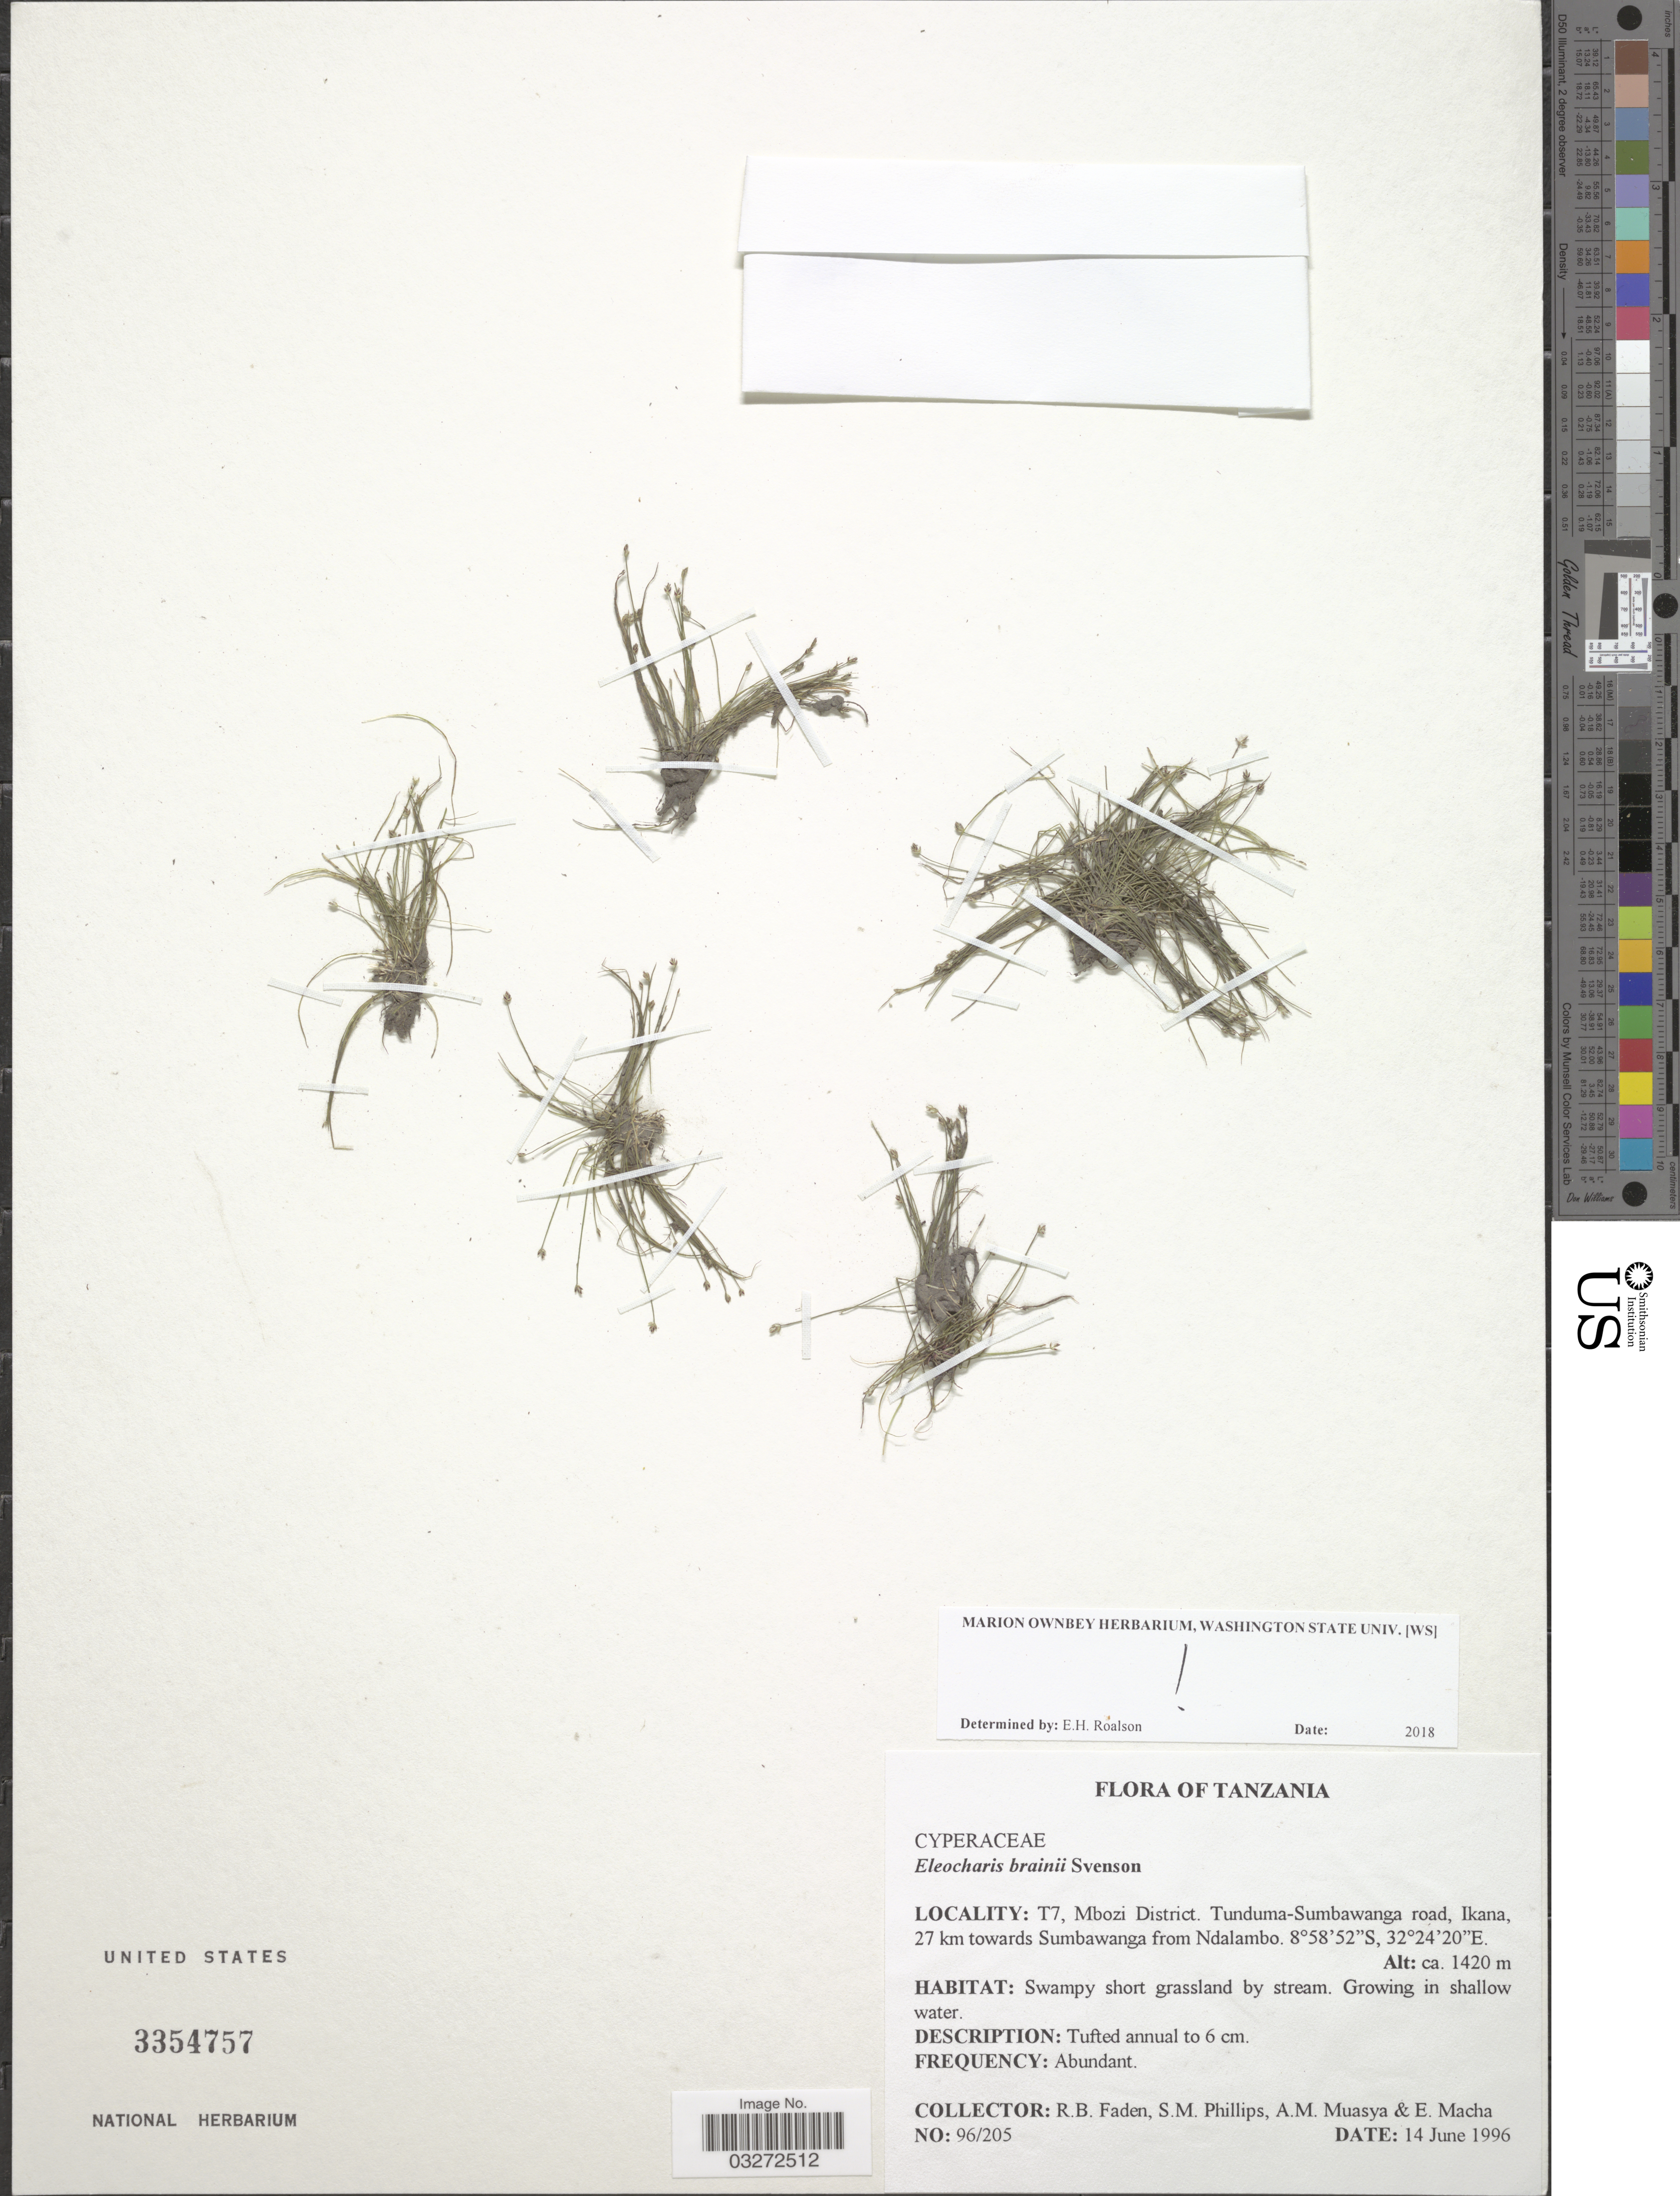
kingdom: Plantae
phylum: Tracheophyta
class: Liliopsida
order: Poales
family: Cyperaceae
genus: Eleocharis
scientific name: Eleocharis brainii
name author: Svenson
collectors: R. B. Faden, S. M. Phillips, A. Muasya & E. Macha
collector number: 96/205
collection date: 1996-06-14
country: Tanzania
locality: T7, Mbozi District. Tunduma-Sumbawanga road, Ikana, 27 km towards Sumbawanga from Ndalambo.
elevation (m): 1420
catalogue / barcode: US 3354757